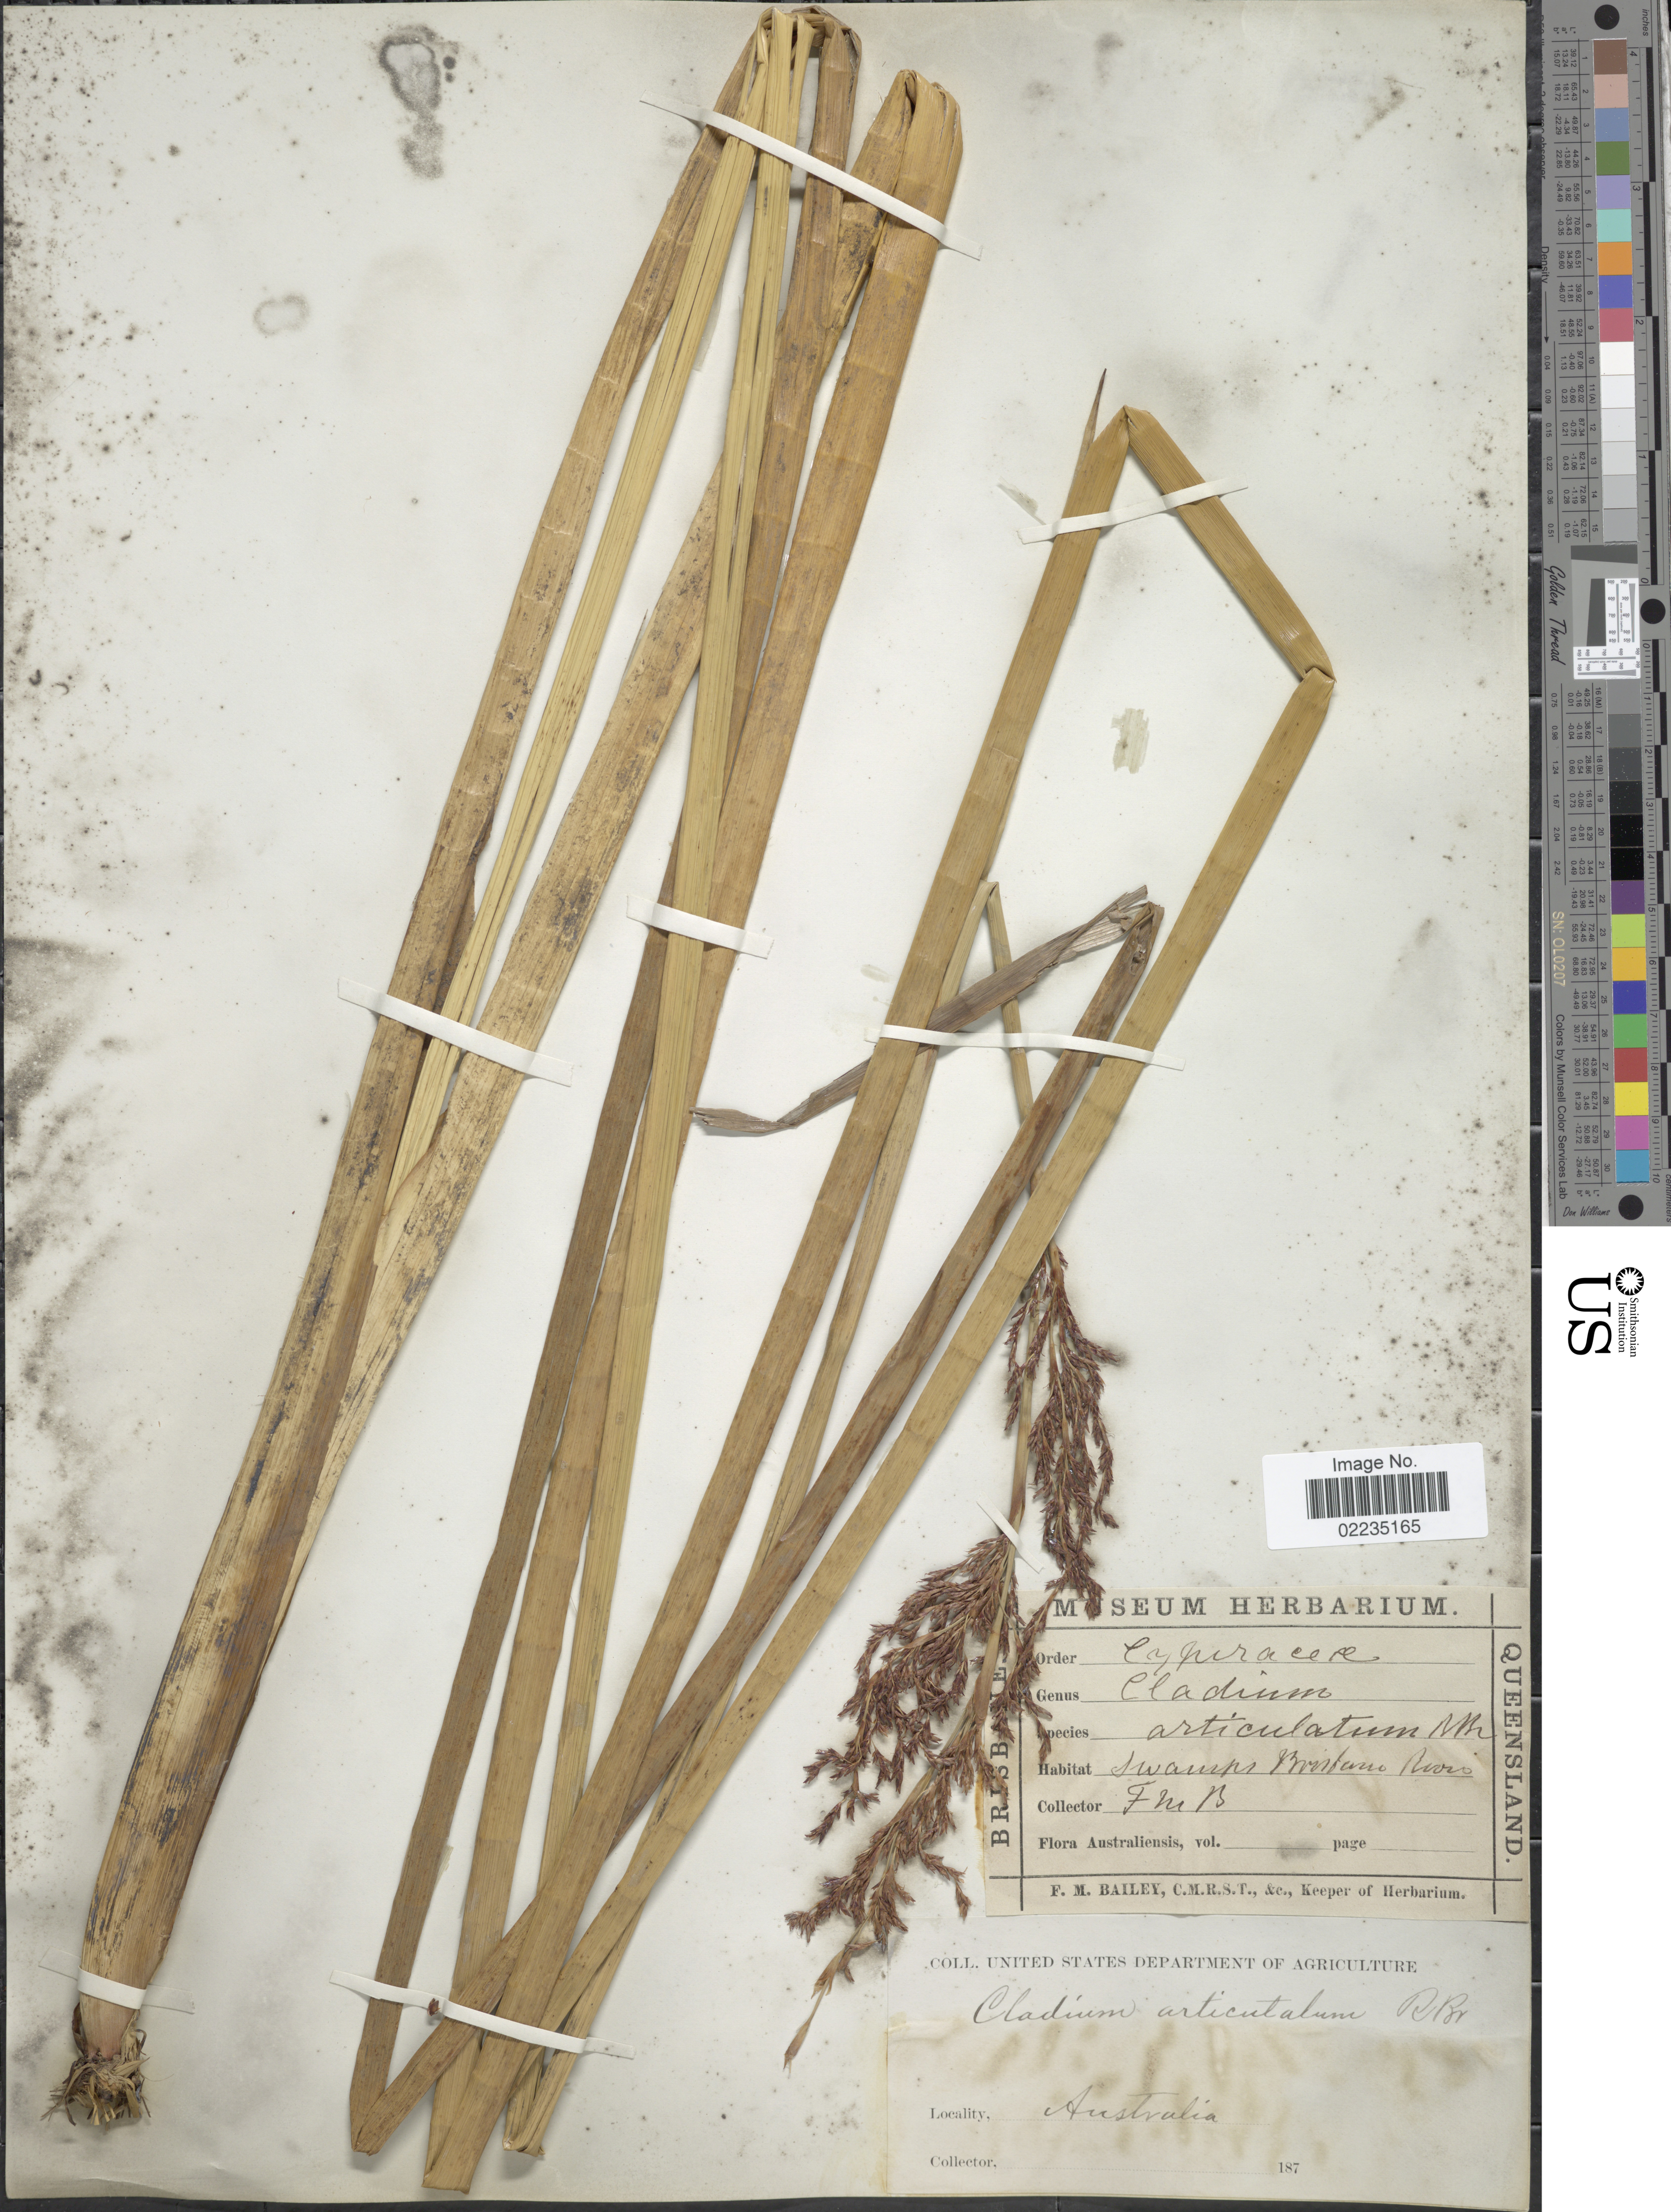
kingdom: Plantae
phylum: Tracheophyta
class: Liliopsida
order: Poales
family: Cyperaceae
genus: Machaerina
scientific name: Machaerina articulata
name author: (R. Br.) T. Koyama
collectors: F. M. Bailey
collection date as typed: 187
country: Australia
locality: Swamps Brostani River